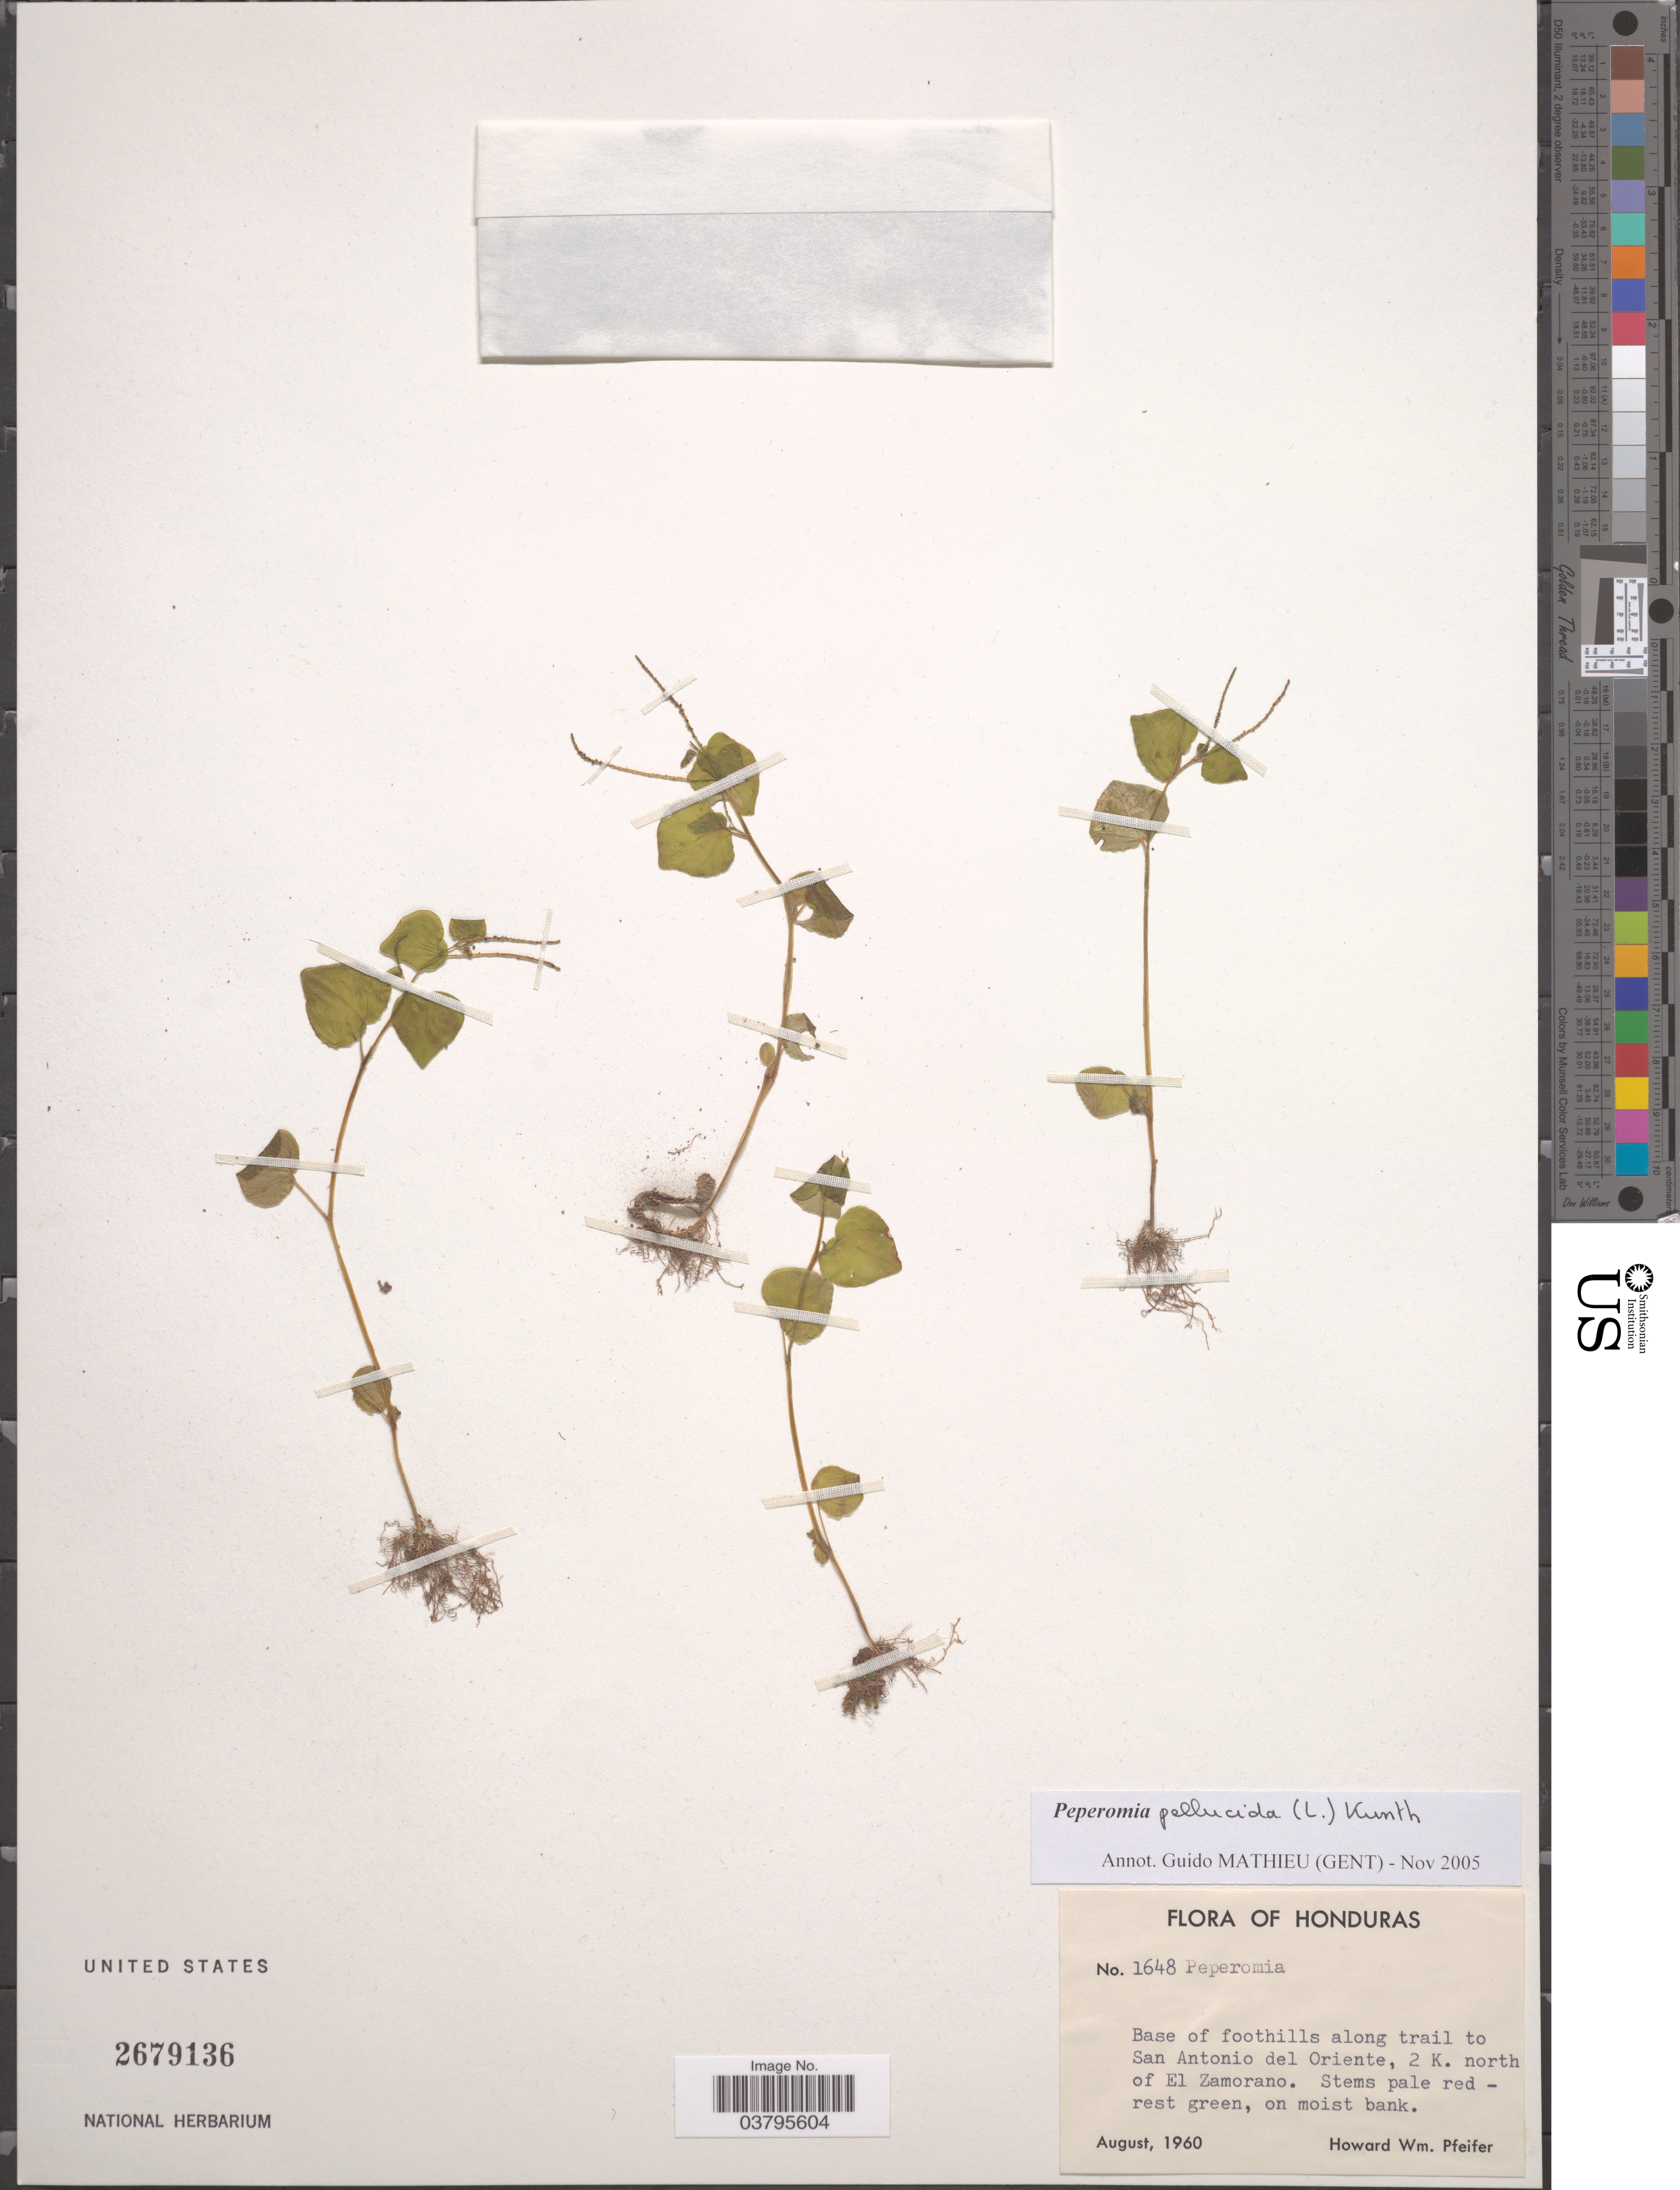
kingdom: Plantae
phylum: Tracheophyta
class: Magnoliopsida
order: Piperales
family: Piperaceae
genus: Peperomia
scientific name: Peperomia pellucida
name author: (L.) Kunth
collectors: H. W. Pfeifer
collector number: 1648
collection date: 1960-08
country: Honduras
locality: Base of foothills along trail to San Antonio del Oriente, 2 K. north of El Zamorano.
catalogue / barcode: US 2679136